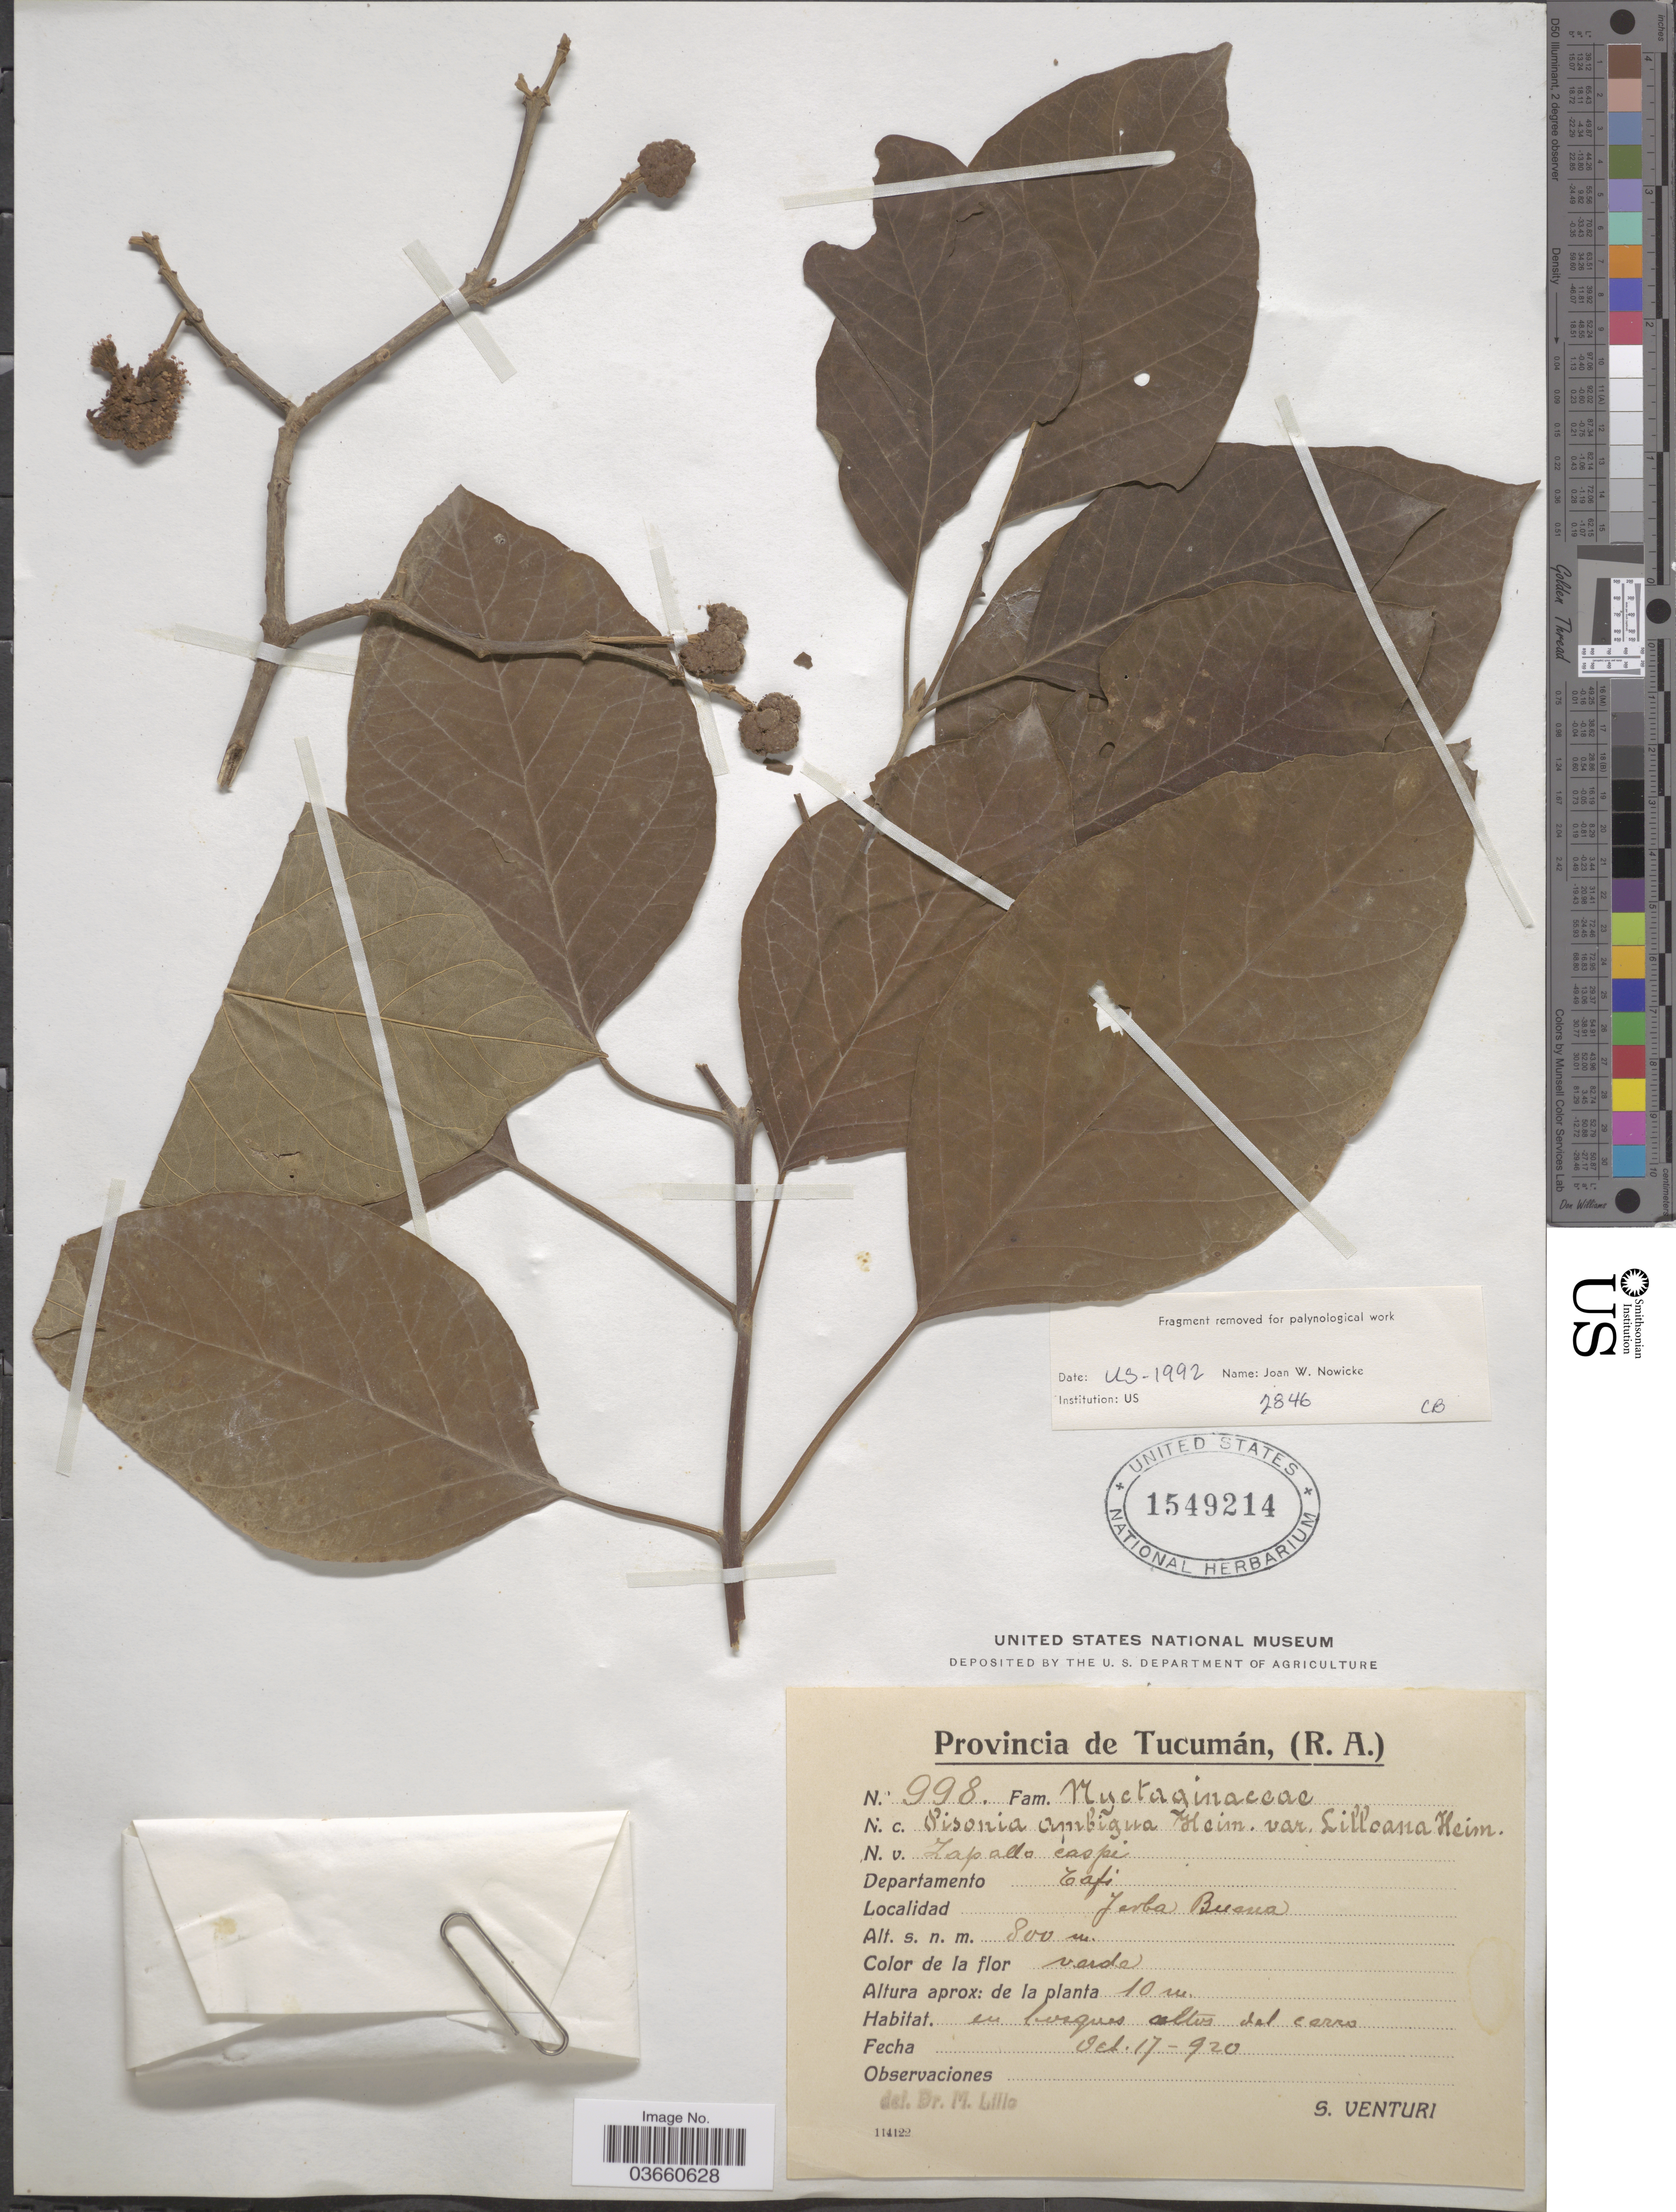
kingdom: Plantae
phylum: Tracheophyta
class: Magnoliopsida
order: Caryophyllales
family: Nyctaginaceae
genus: Pisonia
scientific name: Pisonia ambigua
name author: Heimerl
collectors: S. Venturi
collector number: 998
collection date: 1920-10-17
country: Argentina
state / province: Tucuman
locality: Departamento Tafi. Yerba Buena.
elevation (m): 800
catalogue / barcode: US 1549214